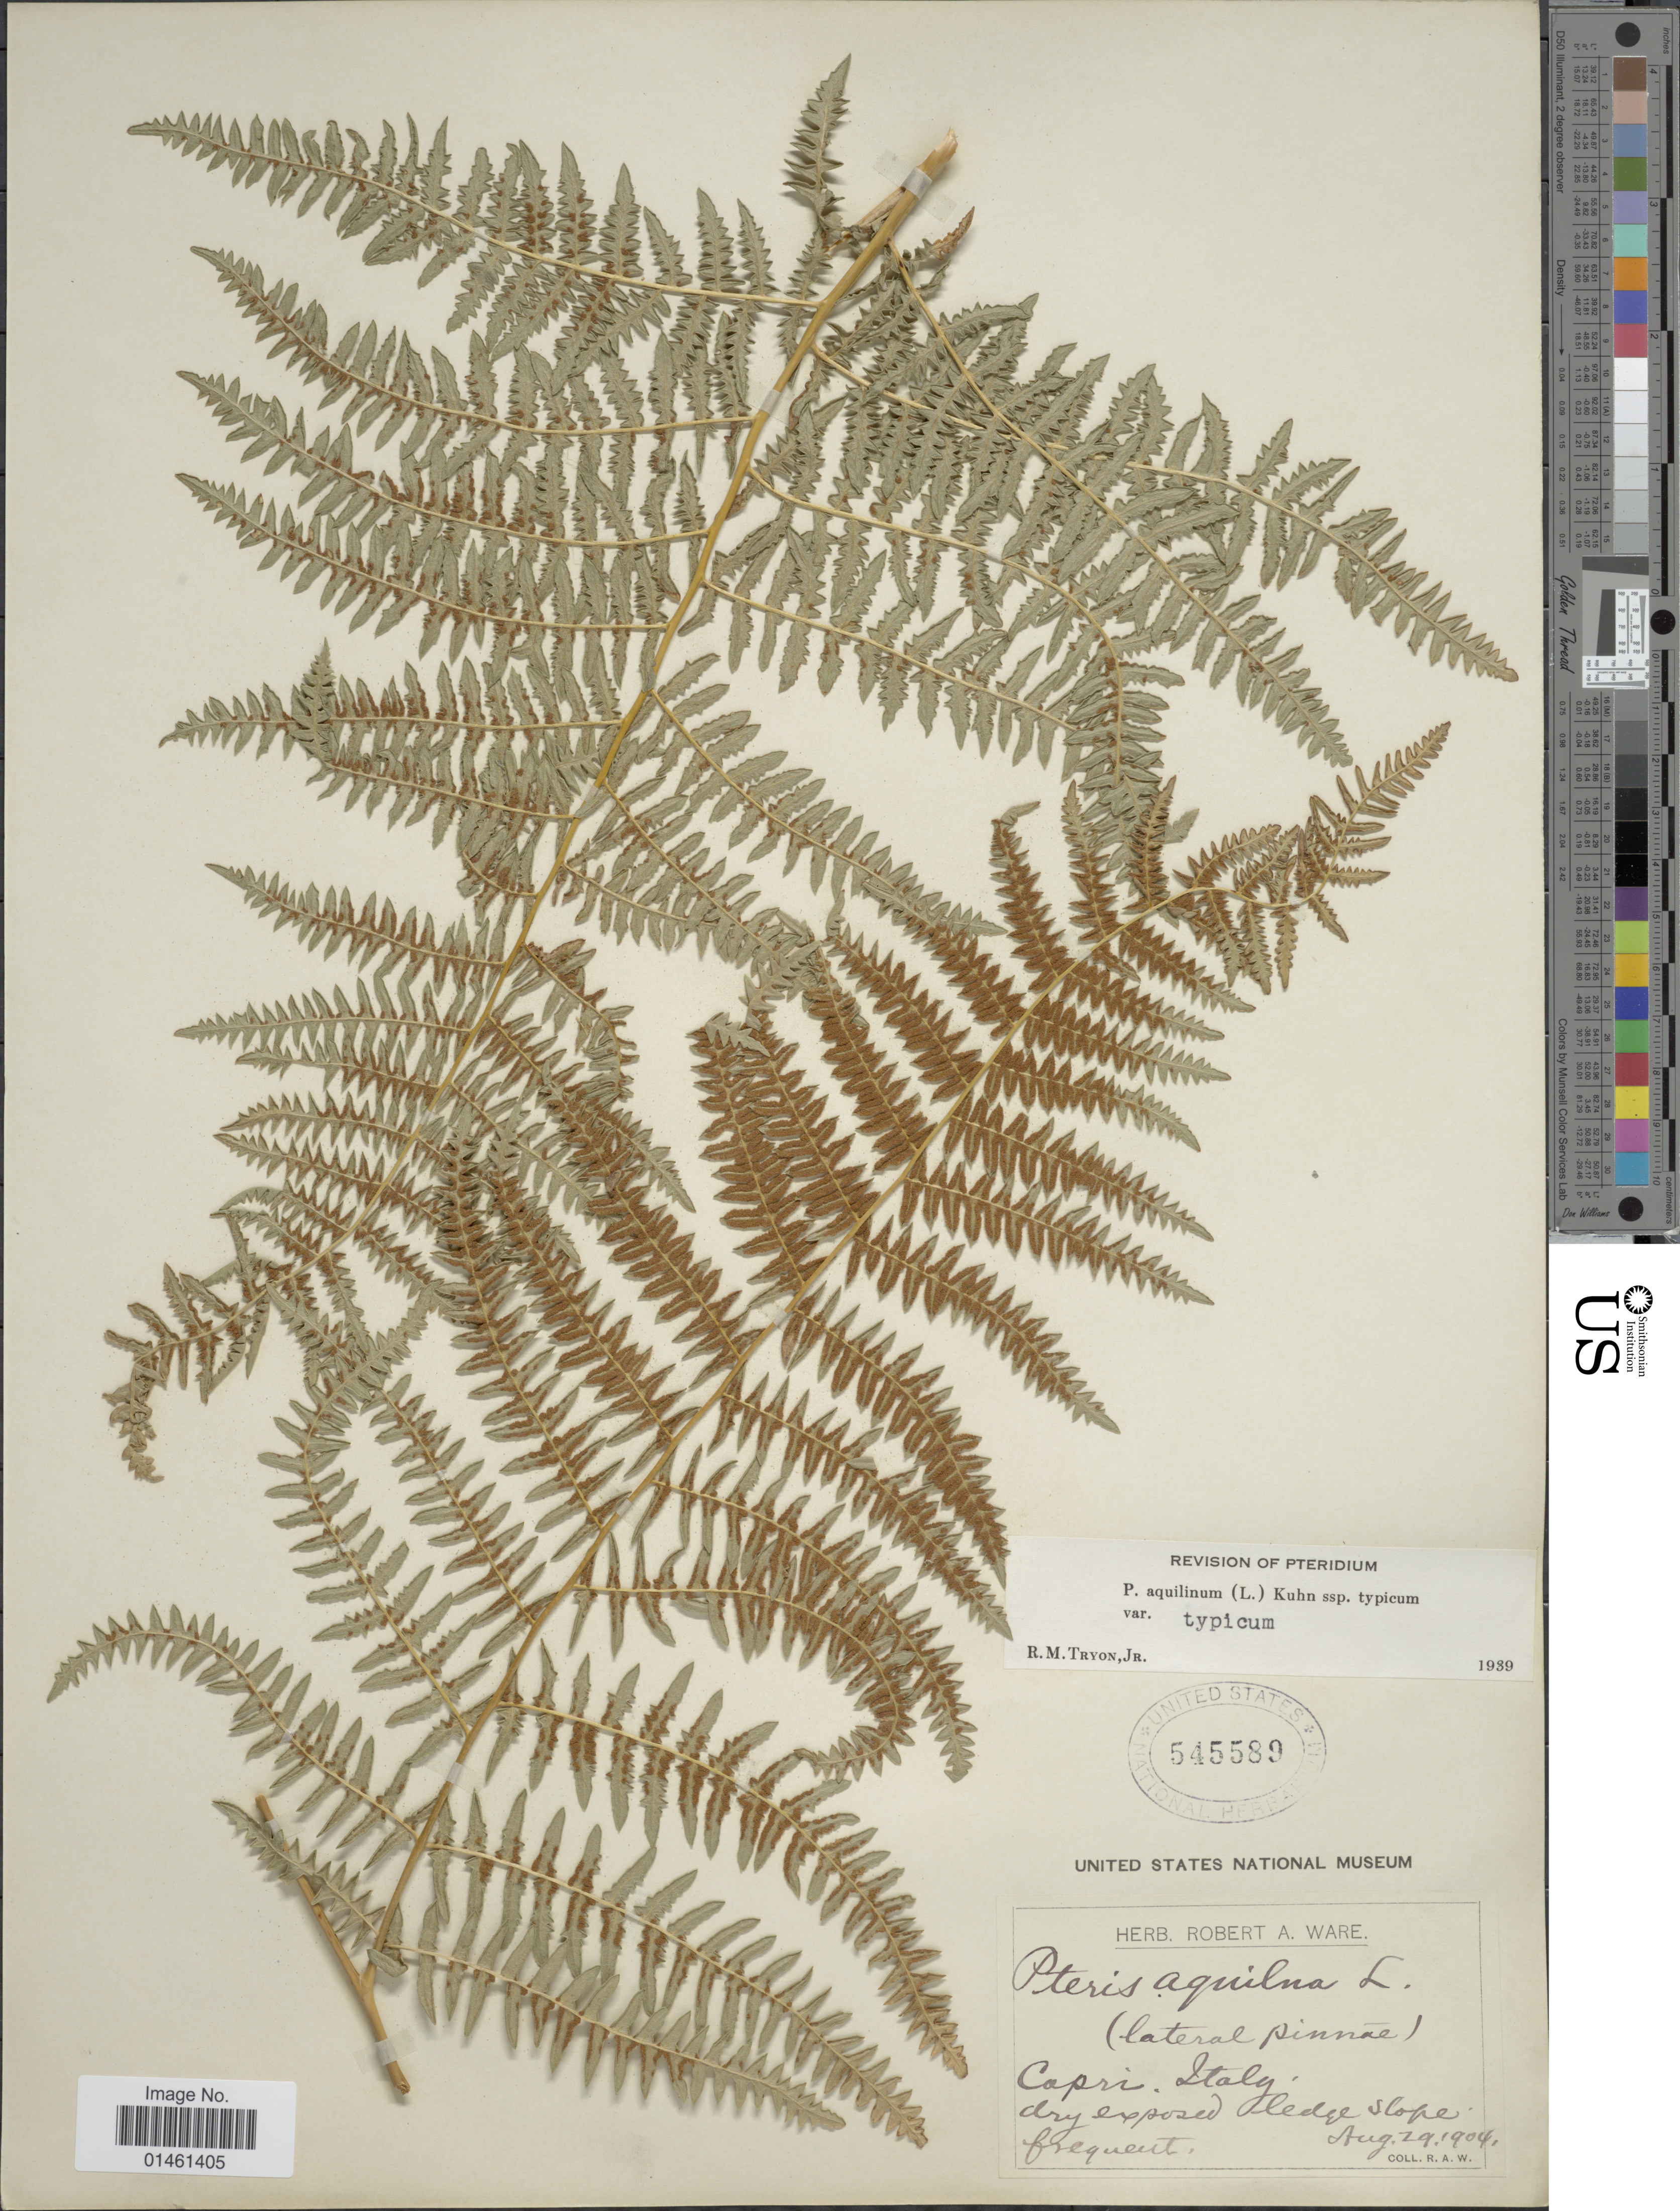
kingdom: Plantae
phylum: Tracheophyta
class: Polypodiopsida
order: Polypodiales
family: Dennstaedtiaceae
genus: Pteridium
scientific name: Pteridium aquilinum var. typicum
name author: R.M. Tryon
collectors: R. Ware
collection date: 1904-08-29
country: Italy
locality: Capri, Italy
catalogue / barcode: US 545589